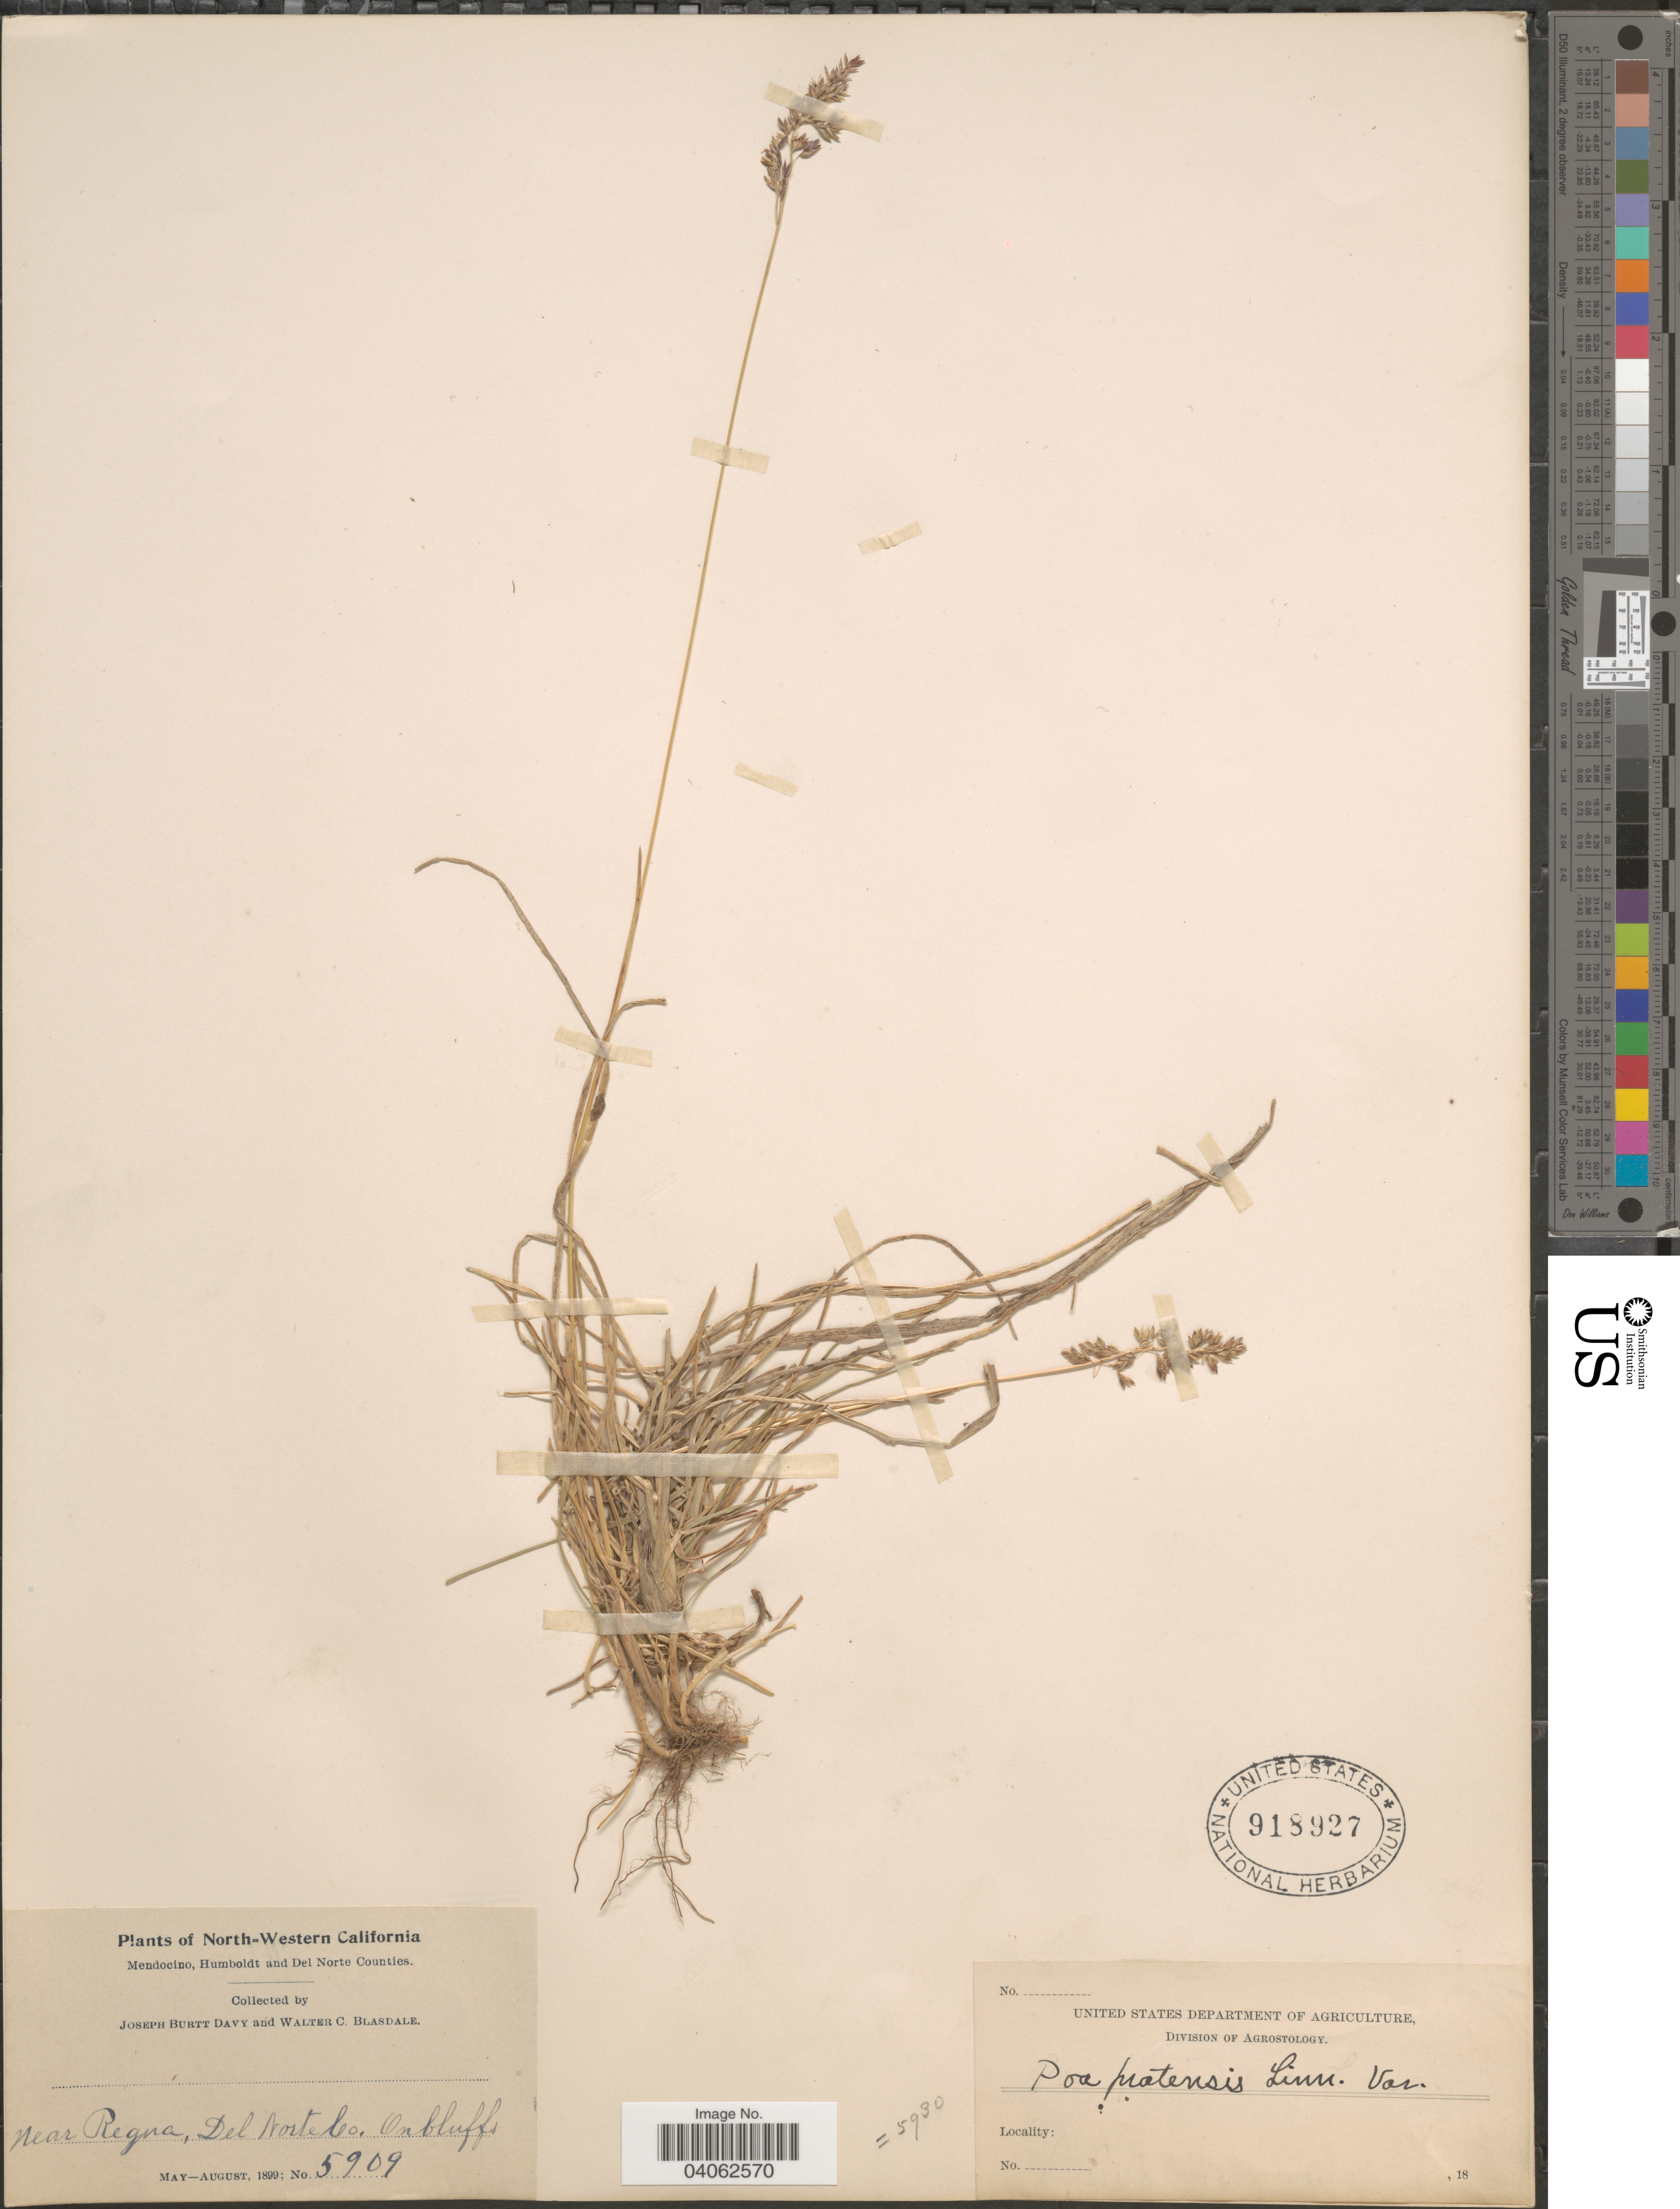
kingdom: Plantae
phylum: Tracheophyta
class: Liliopsida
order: Poales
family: Poaceae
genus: Poa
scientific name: Poa pratensis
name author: L.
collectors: J. Burtt Davy & W. Blasdale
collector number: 5909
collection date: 1899-05/1899-08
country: United States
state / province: California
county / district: Del Norte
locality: North-Western California. Near Regna, Del Norte Co.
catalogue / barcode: US 918927